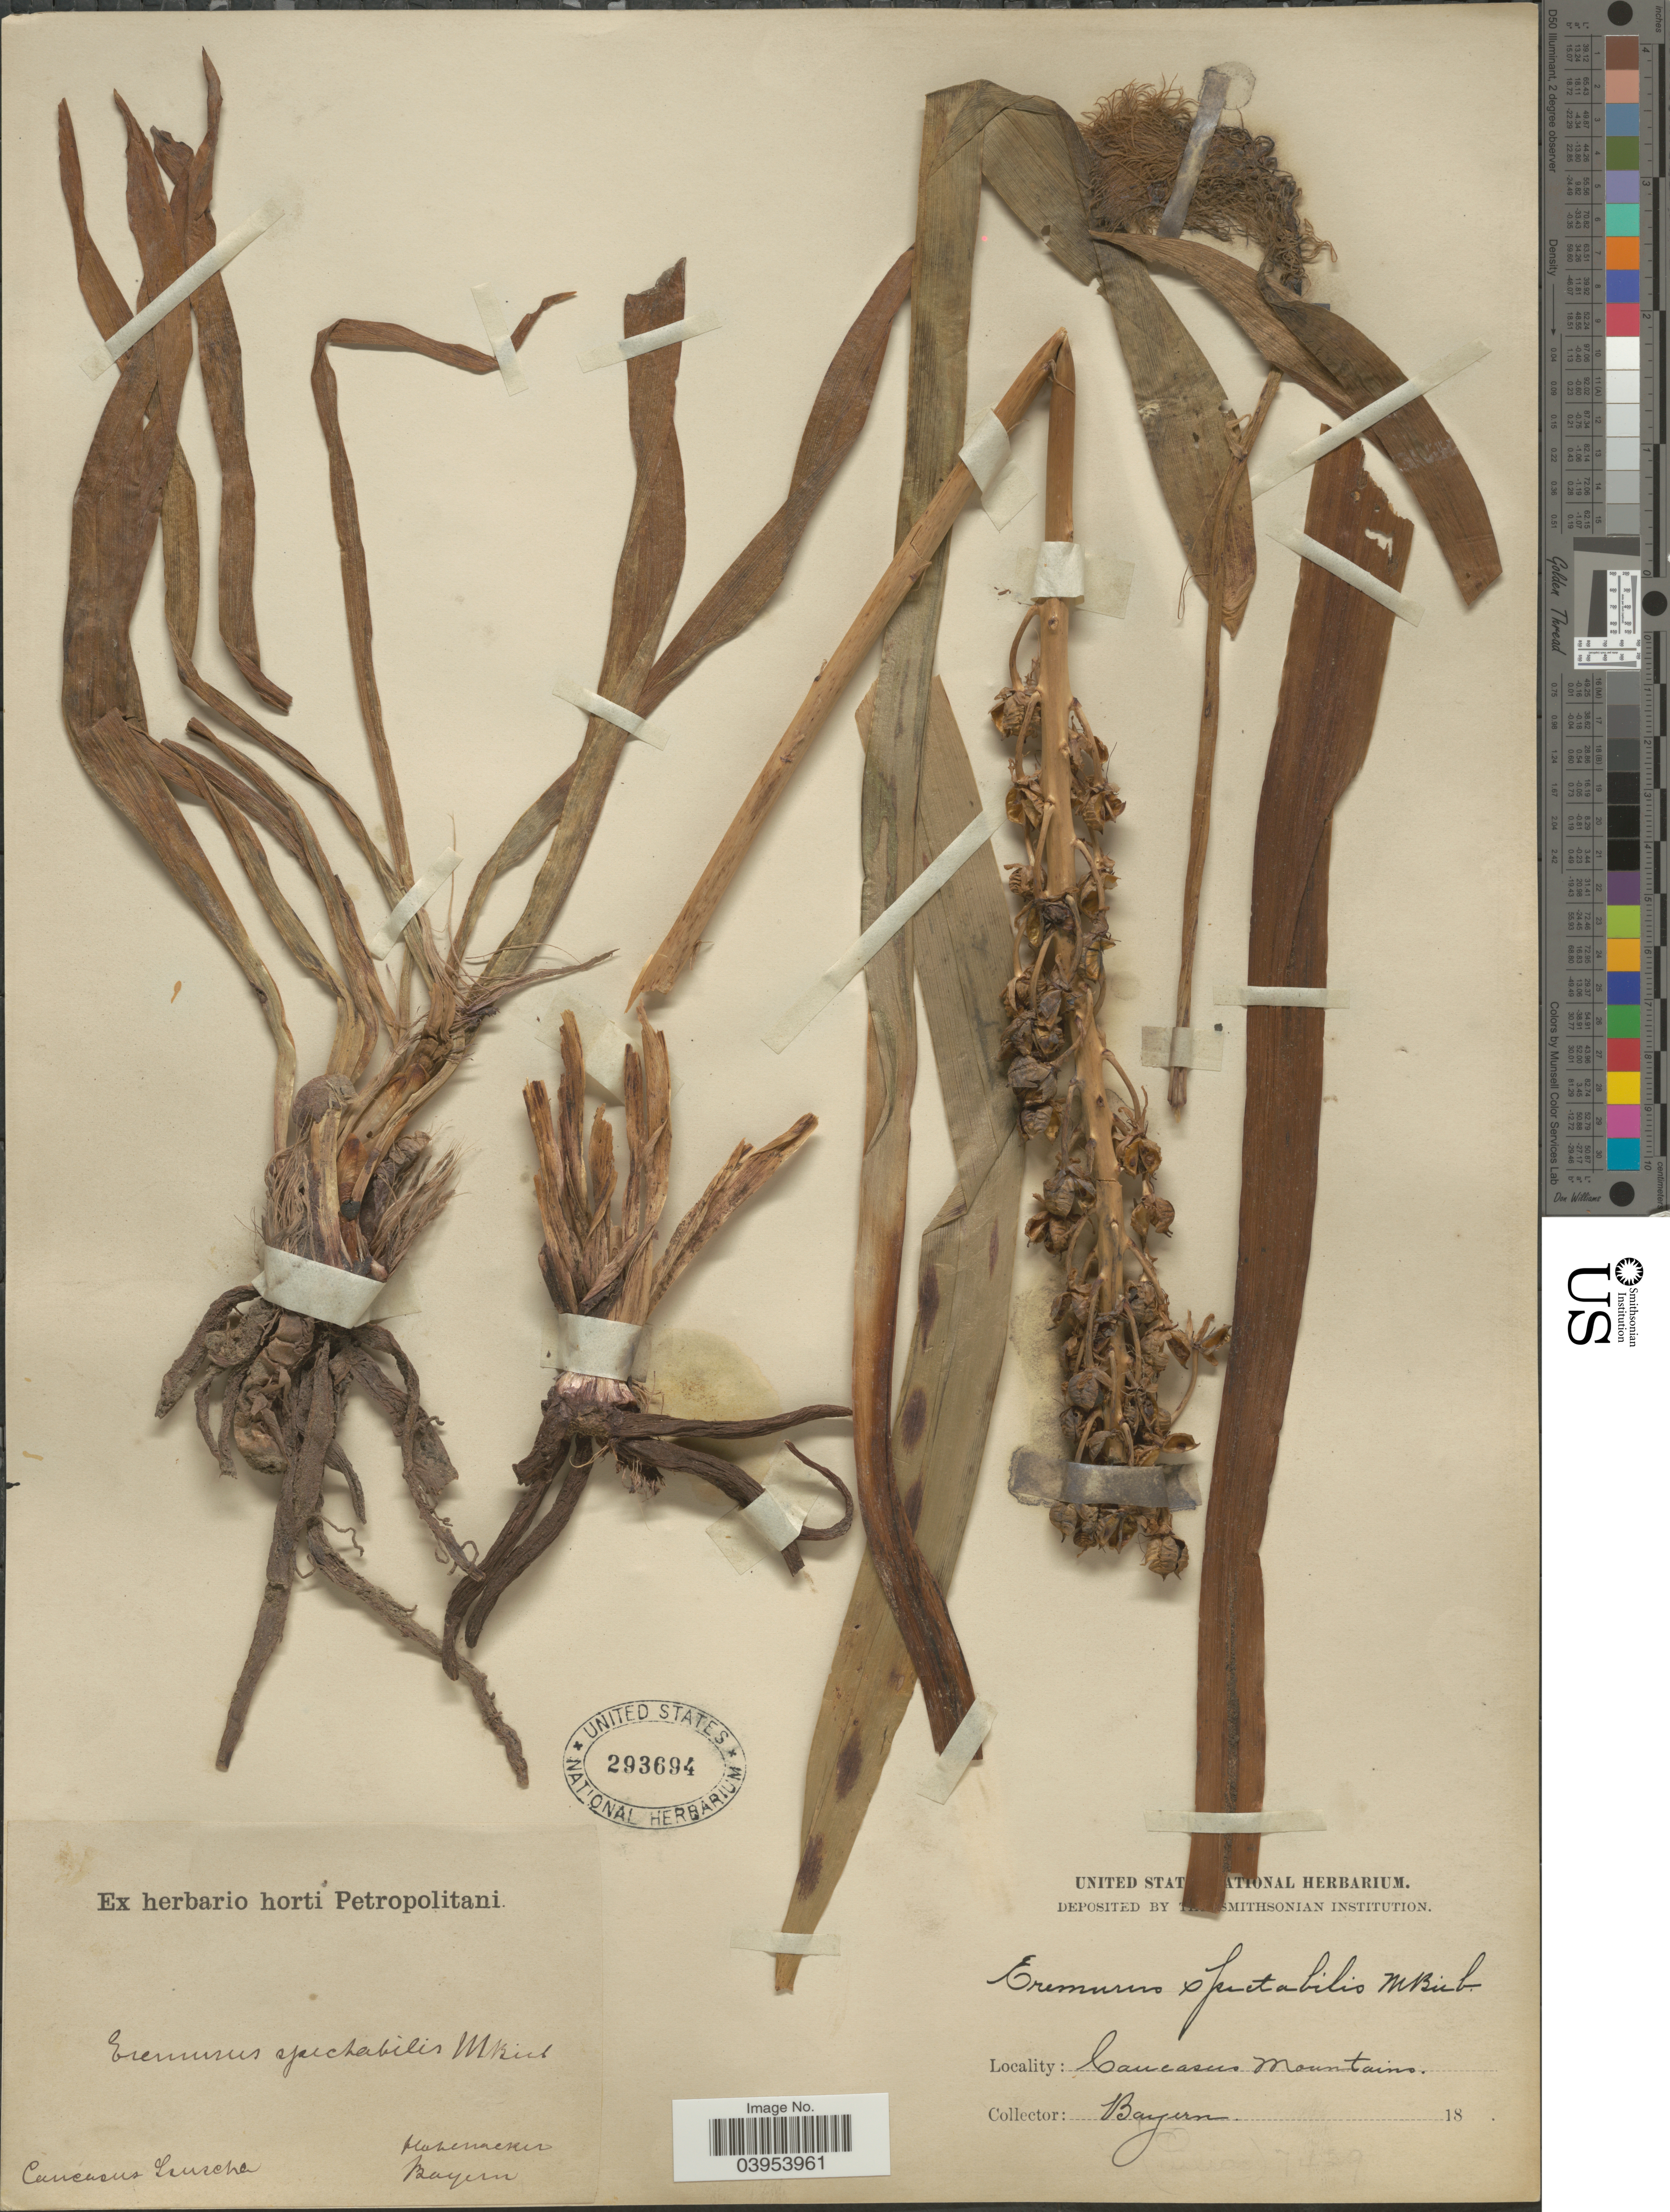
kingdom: Plantae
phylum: Tracheophyta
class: Liliopsida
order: Asparagales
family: Asphodelaceae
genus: Eremurus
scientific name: Eremurus spectabilis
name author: M. Bieb.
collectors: Hohenacker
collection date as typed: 18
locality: Caucasus Linscha. Caucasus Mountains.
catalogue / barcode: US 293694